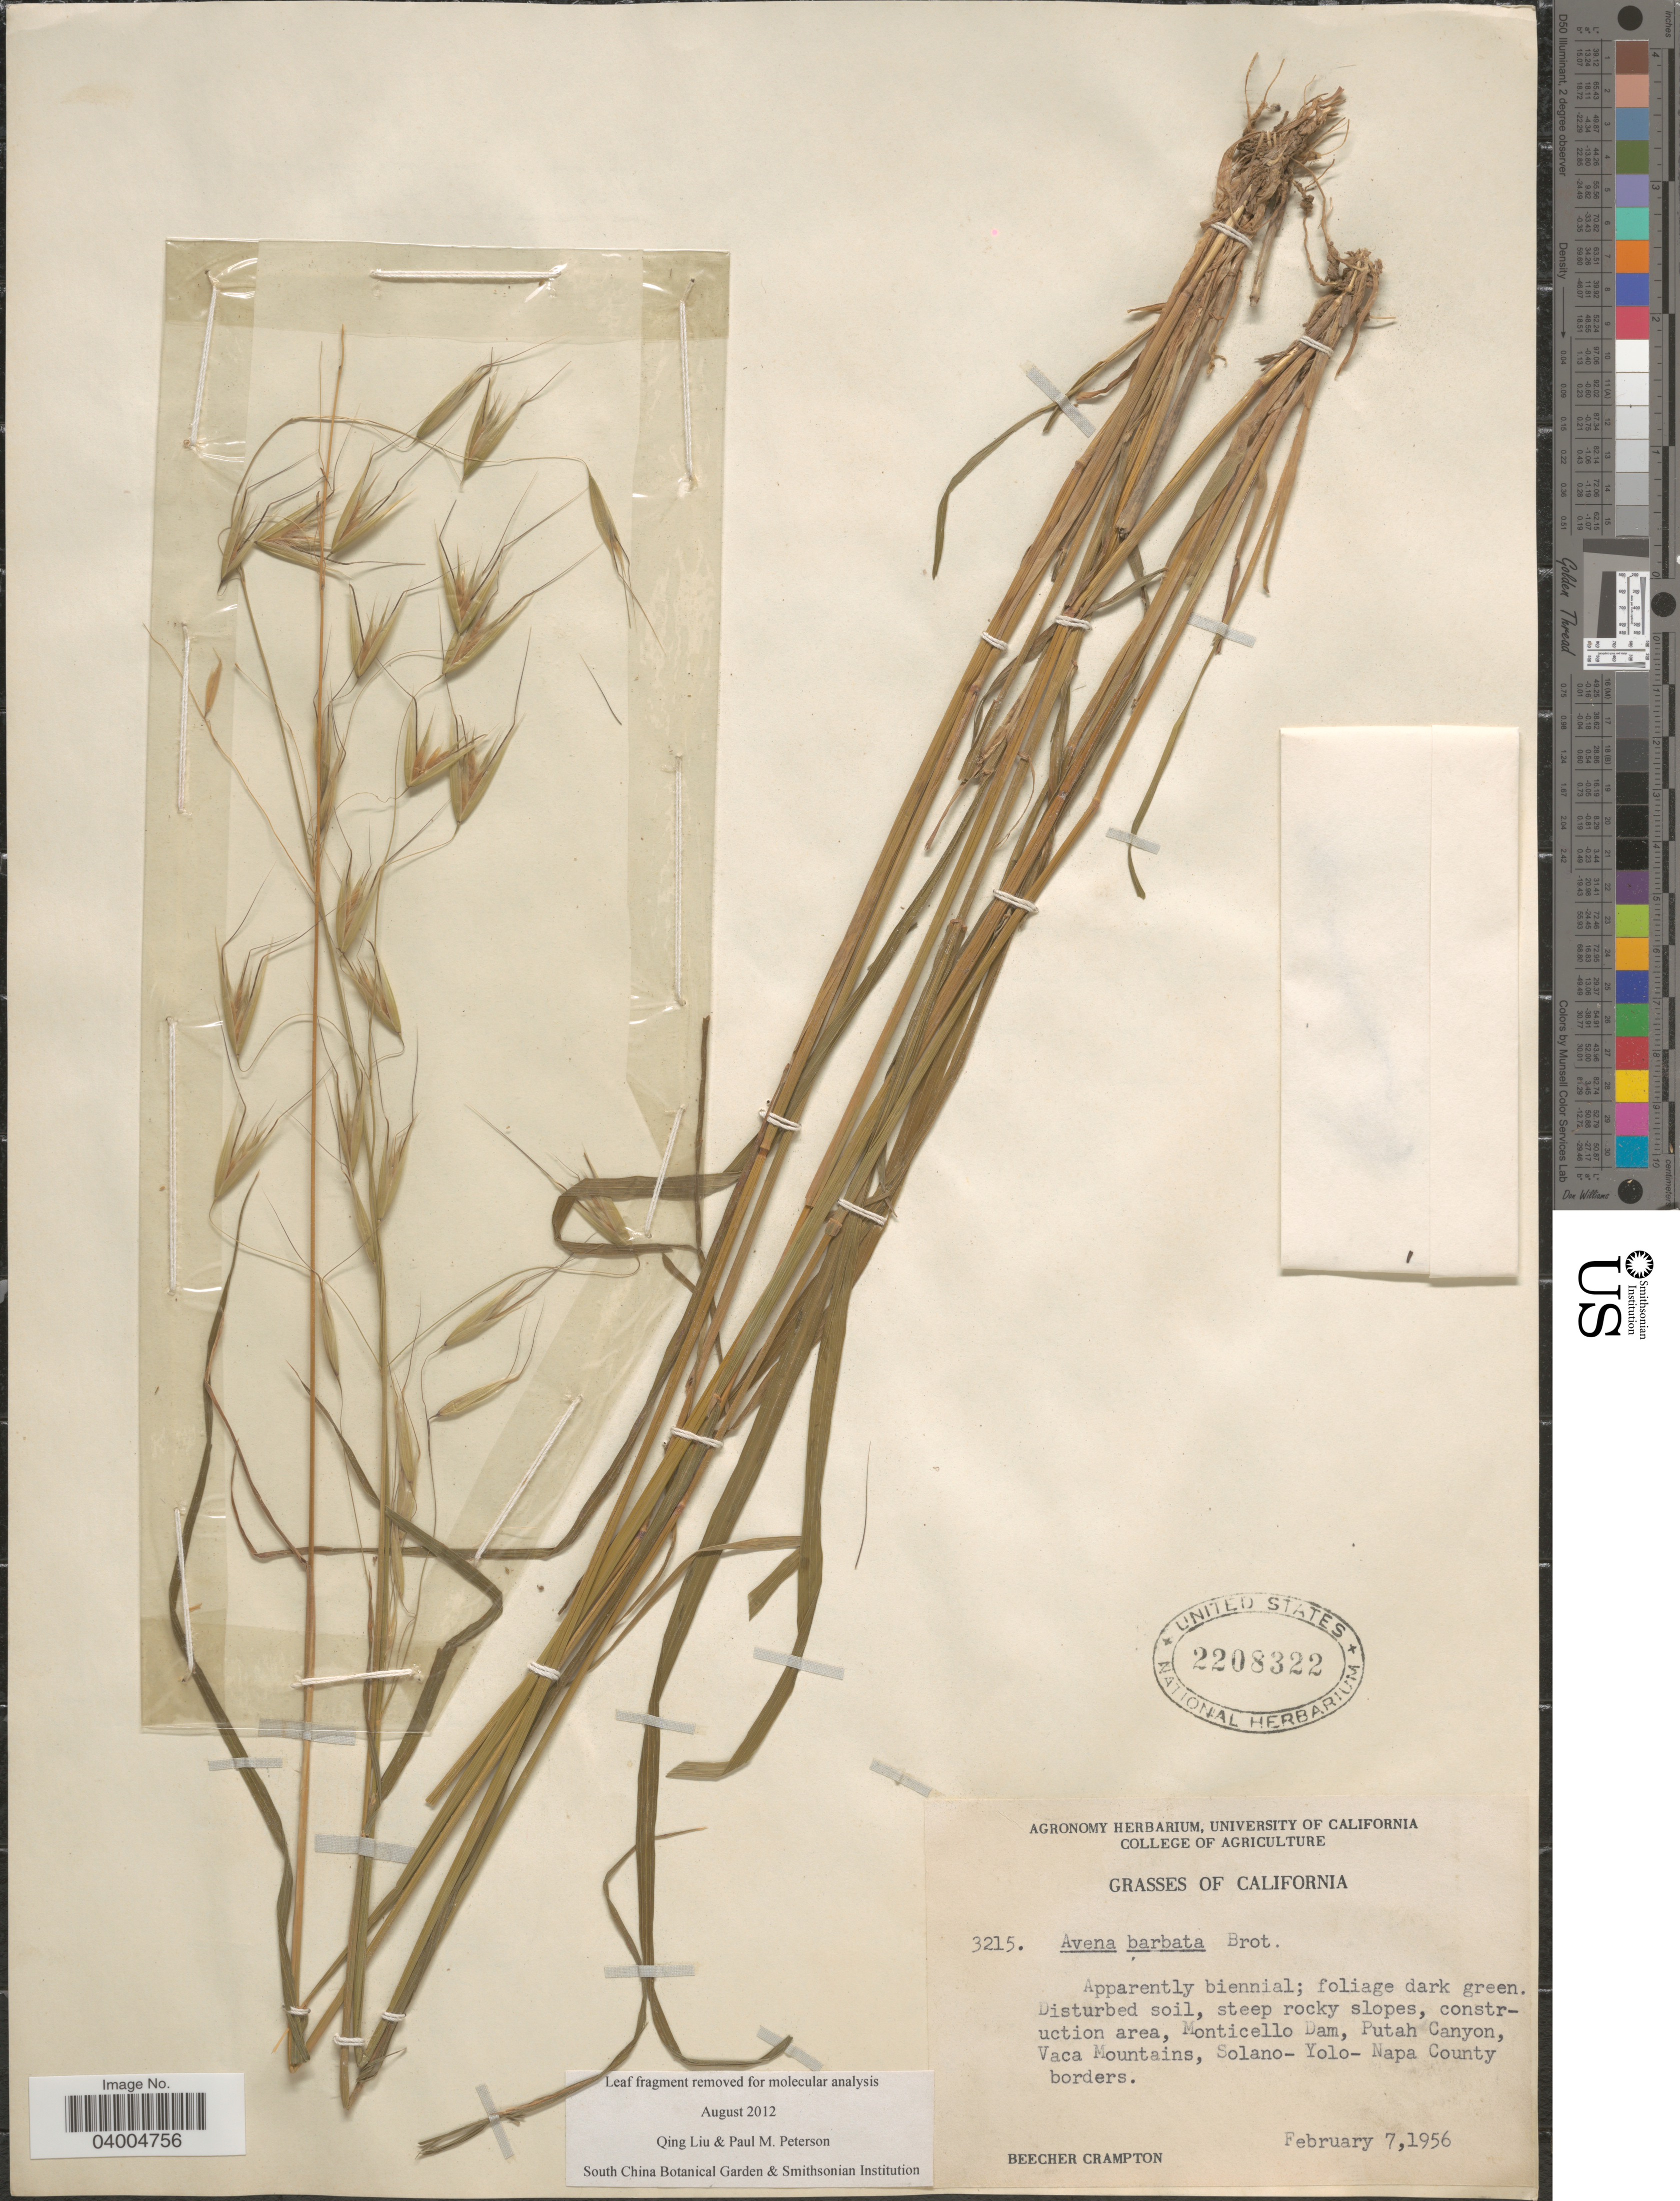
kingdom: Plantae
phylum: Tracheophyta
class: Liliopsida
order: Poales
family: Poaceae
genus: Avena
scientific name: Avena barbata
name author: Pott ex Link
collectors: B. Crampton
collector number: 3215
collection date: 1956-02-07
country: United States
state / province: California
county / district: Solano/Yolo/Napa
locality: Construction area, Monticello Dam, Putah Canyon, Vaca Mountains, Solano-Yolo-Napa County borders.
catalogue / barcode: US 2208322